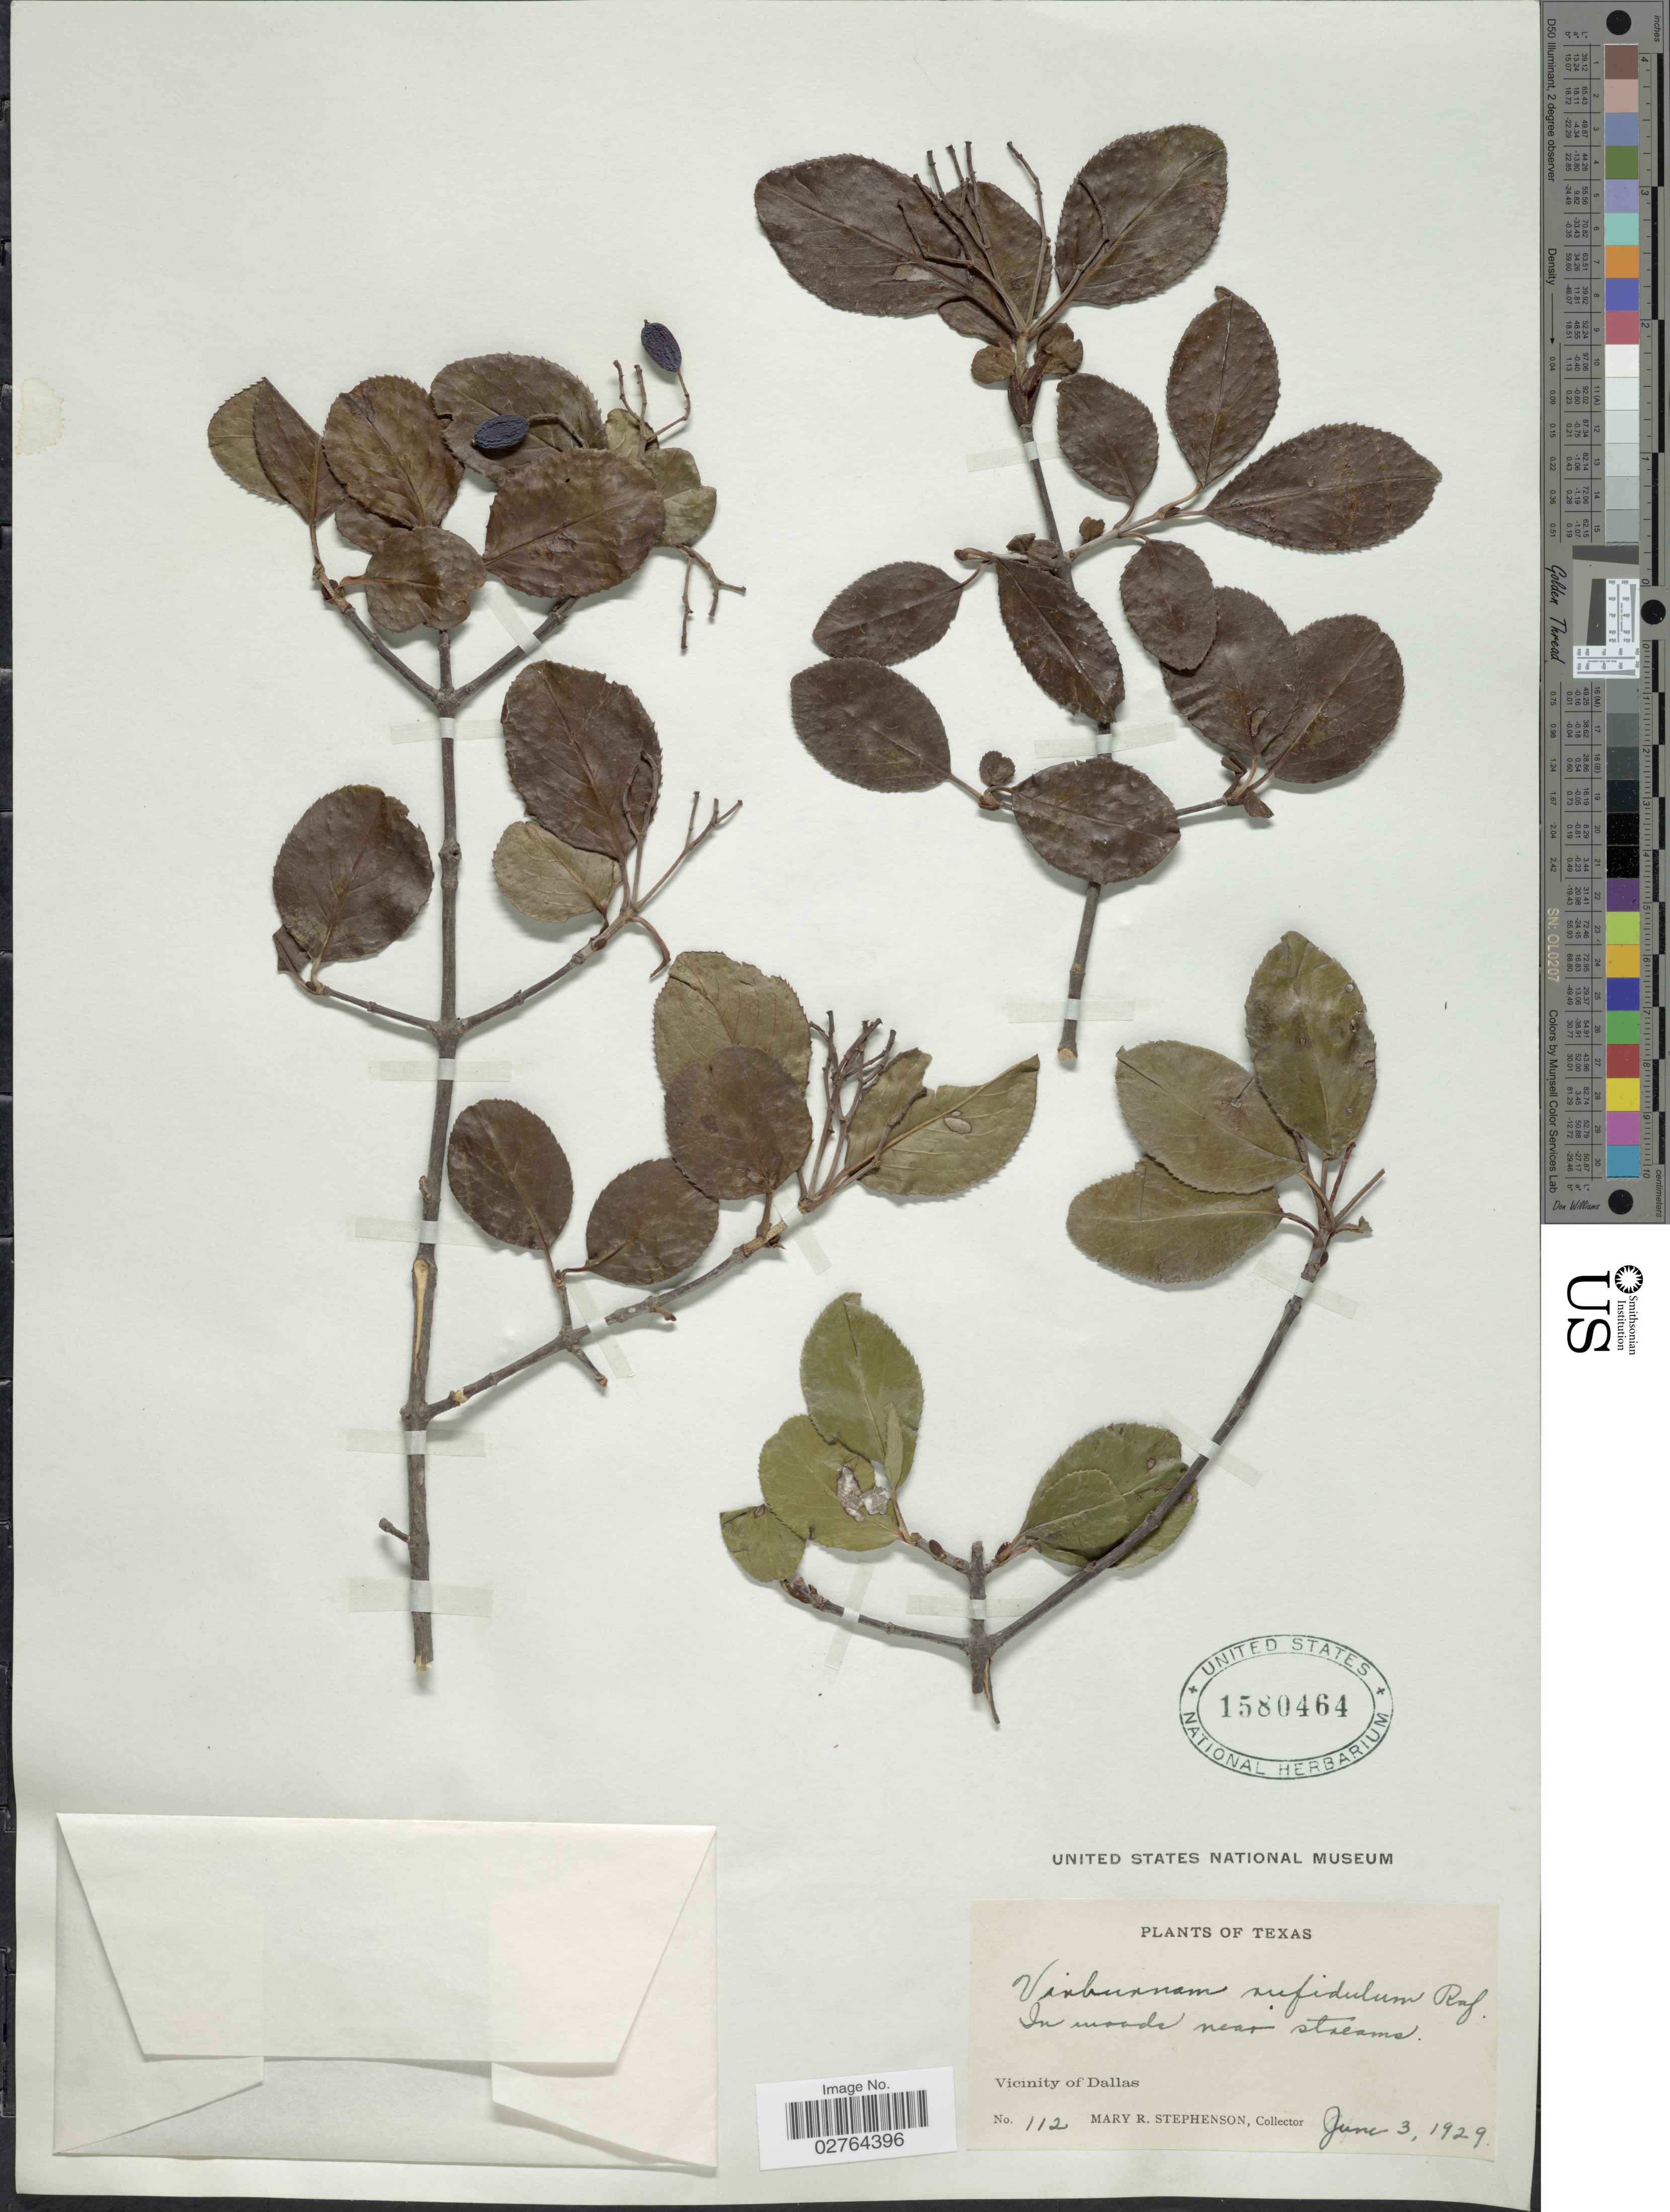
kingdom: Plantae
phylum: Tracheophyta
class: Magnoliopsida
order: Dipsacales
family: Viburnaceae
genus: Viburnum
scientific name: Viburnum rufidulum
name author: Raf.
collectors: M. Stephenson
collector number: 112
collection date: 1929-06-03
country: United States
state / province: Texas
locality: Vicinity of Dallas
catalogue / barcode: US 1580464